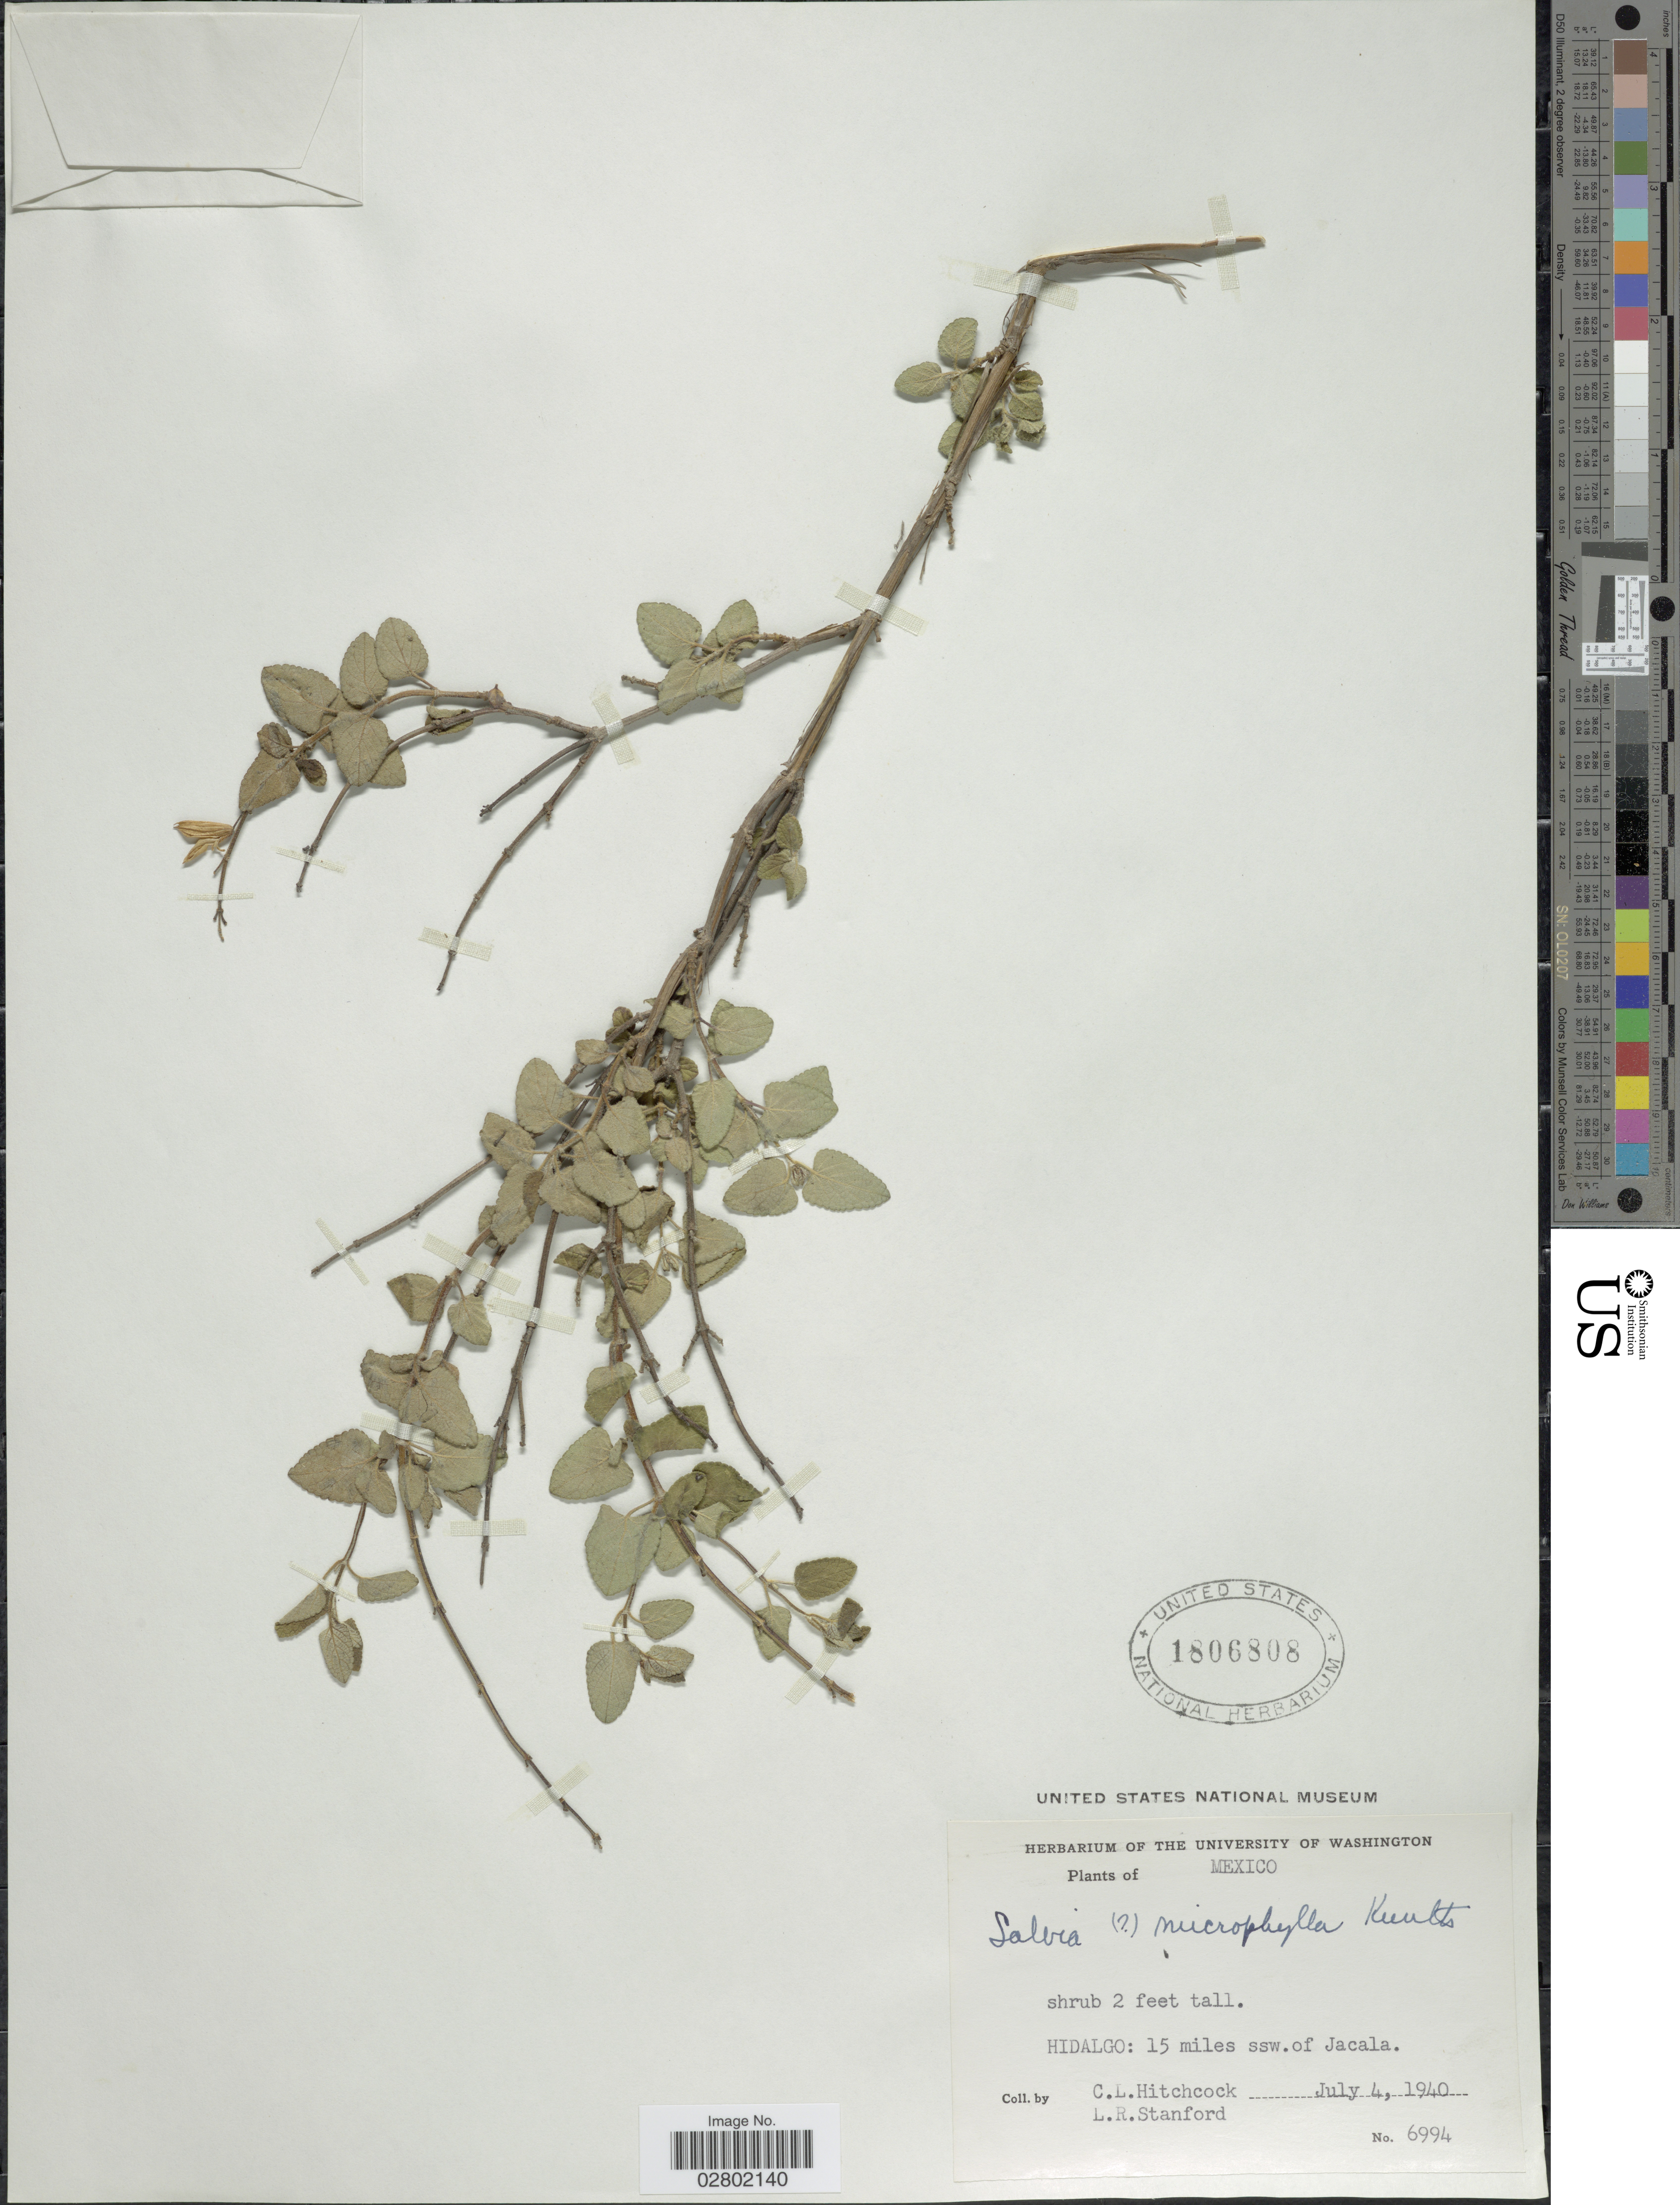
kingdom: Plantae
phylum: Tracheophyta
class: Magnoliopsida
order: Lamiales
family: Lamiaceae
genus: Salvia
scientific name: Salvia microphylla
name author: Kunth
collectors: C. L. Hitchcock & L. R. Stanford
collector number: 6994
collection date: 1940-07-04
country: Mexico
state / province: Hidalgo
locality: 15 miles ssw. of Jacala.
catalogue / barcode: US 1806808